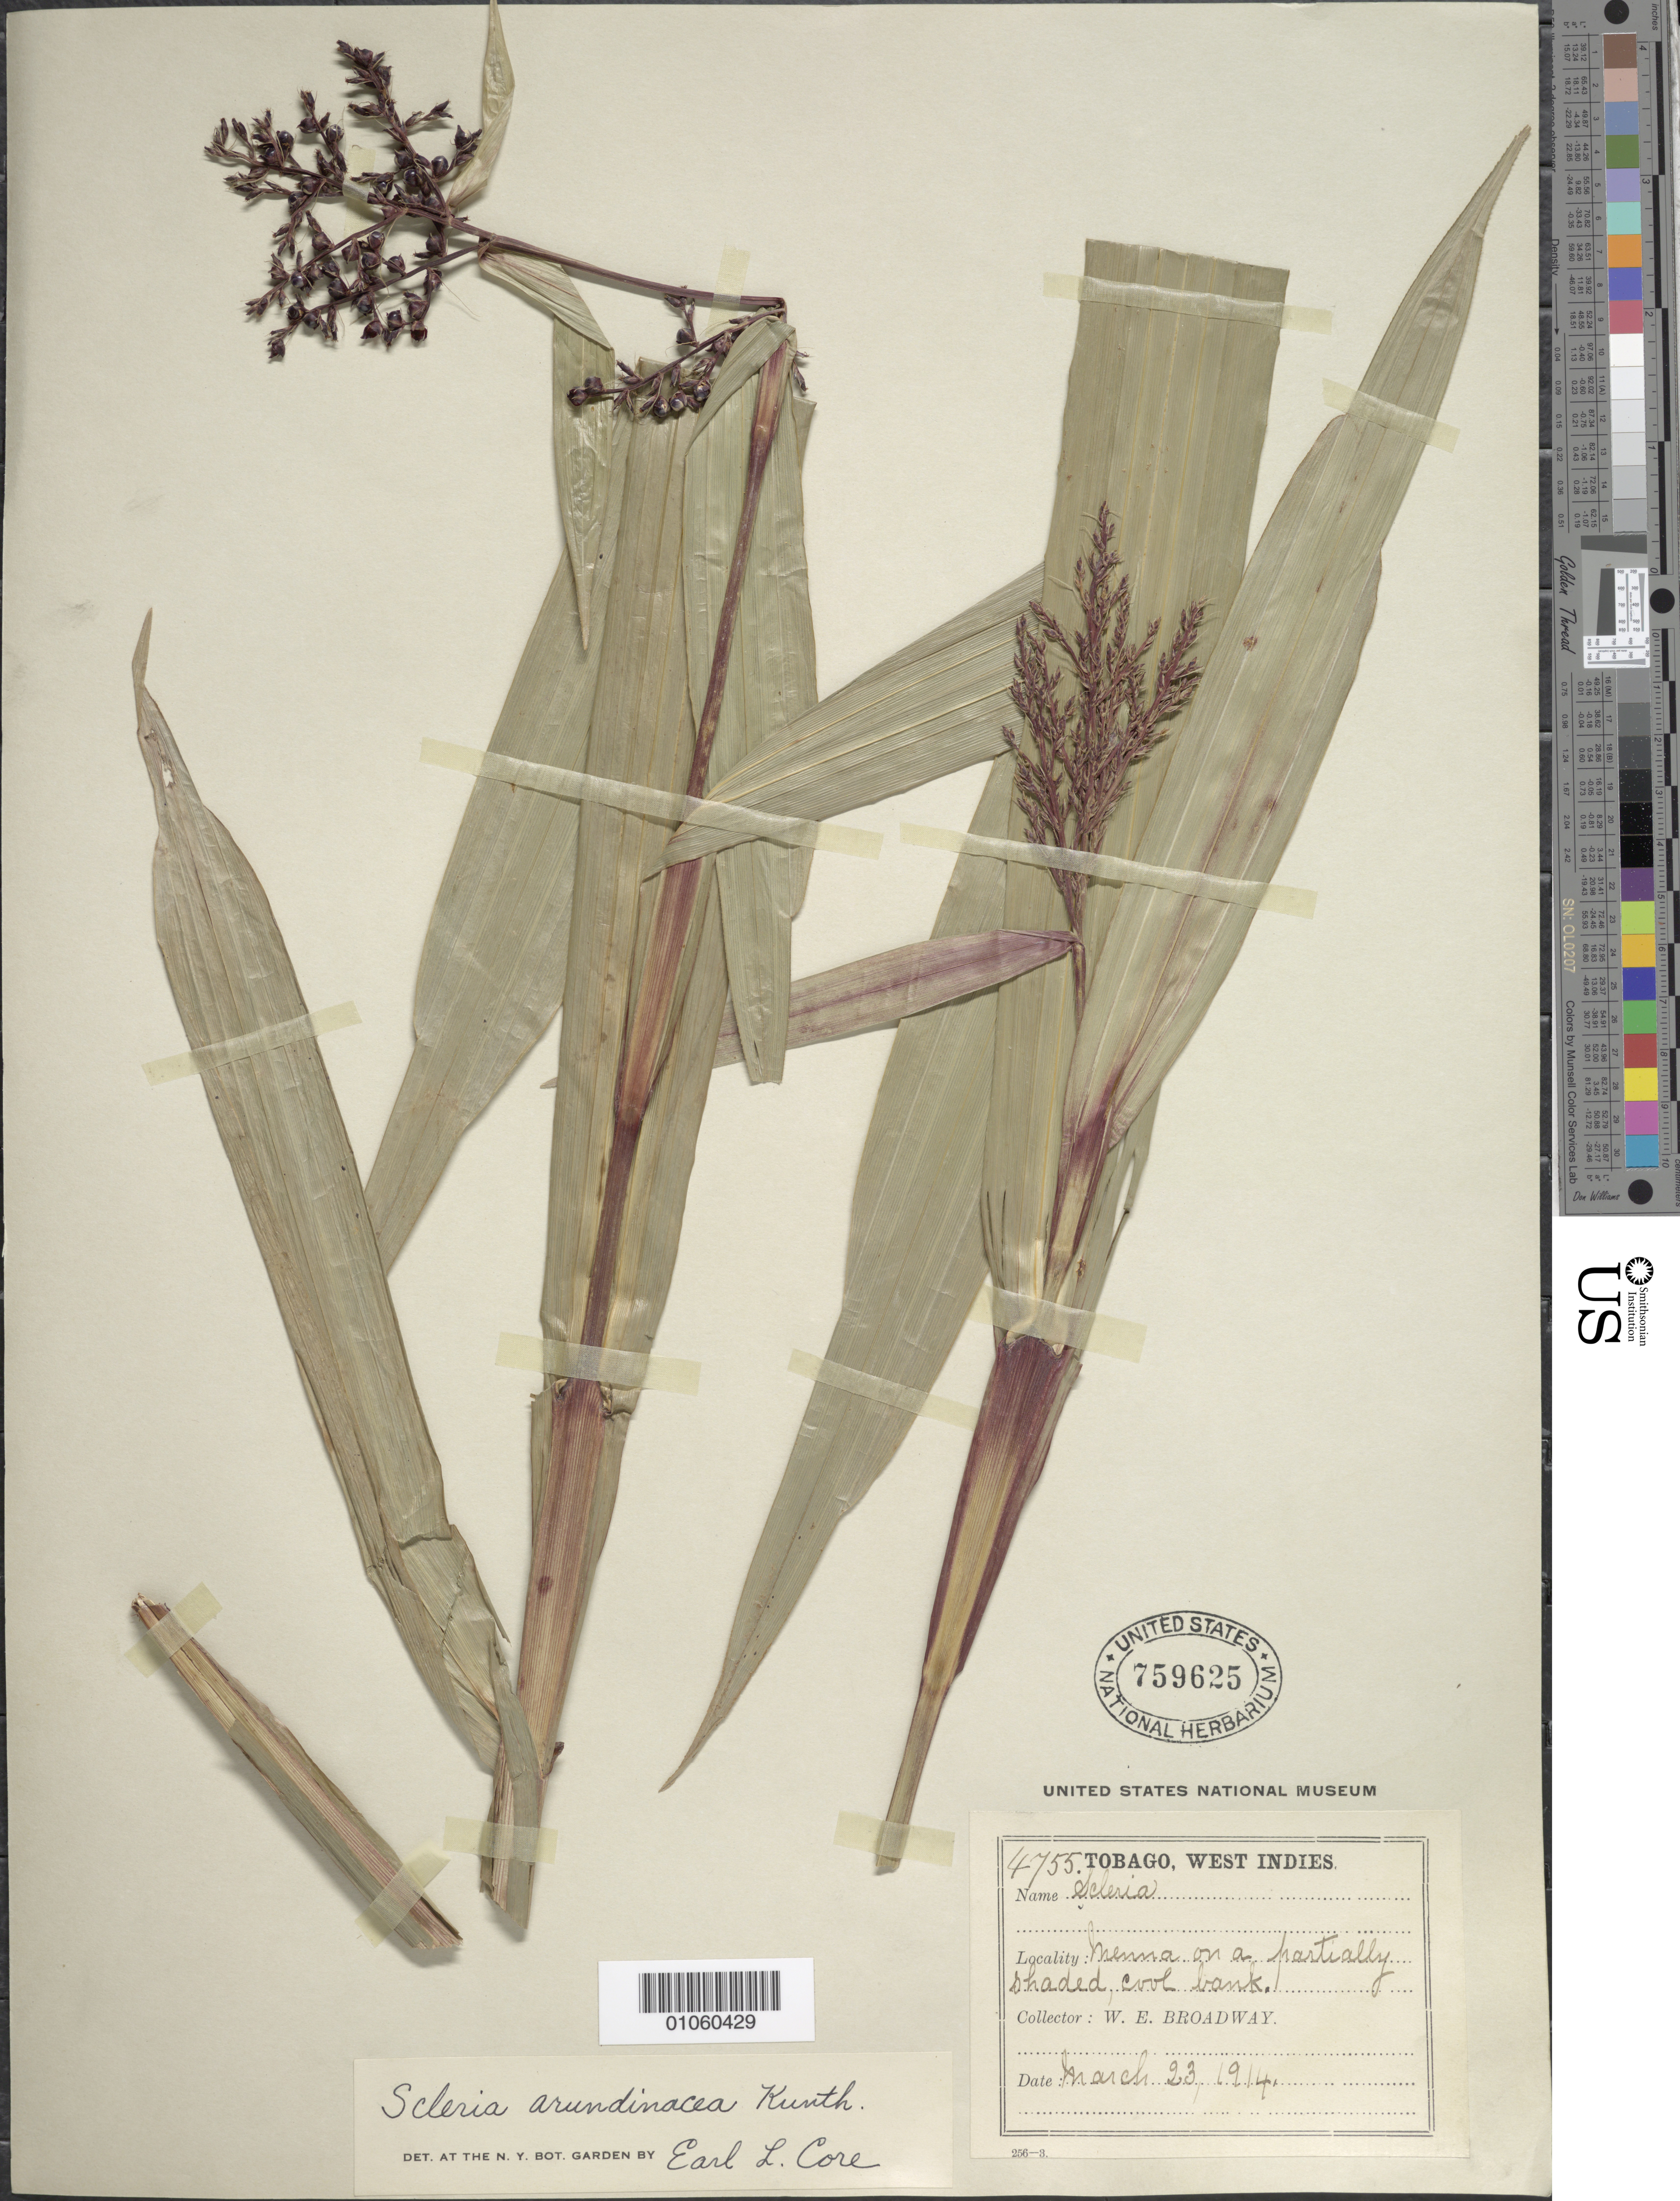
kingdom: Plantae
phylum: Tracheophyta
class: Liliopsida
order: Poales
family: Cyperaceae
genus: Scleria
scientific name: Scleria latifolia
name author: Sw.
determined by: Strong, Mark T., (BOT), Smithsonian Institution - National Museum of Natural History (UNITED STATES)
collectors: W. E. Broadway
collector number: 4755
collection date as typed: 23 Mar 1914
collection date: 1914-03-23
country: Trinidad and Tobago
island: Tobago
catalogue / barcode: US 759625